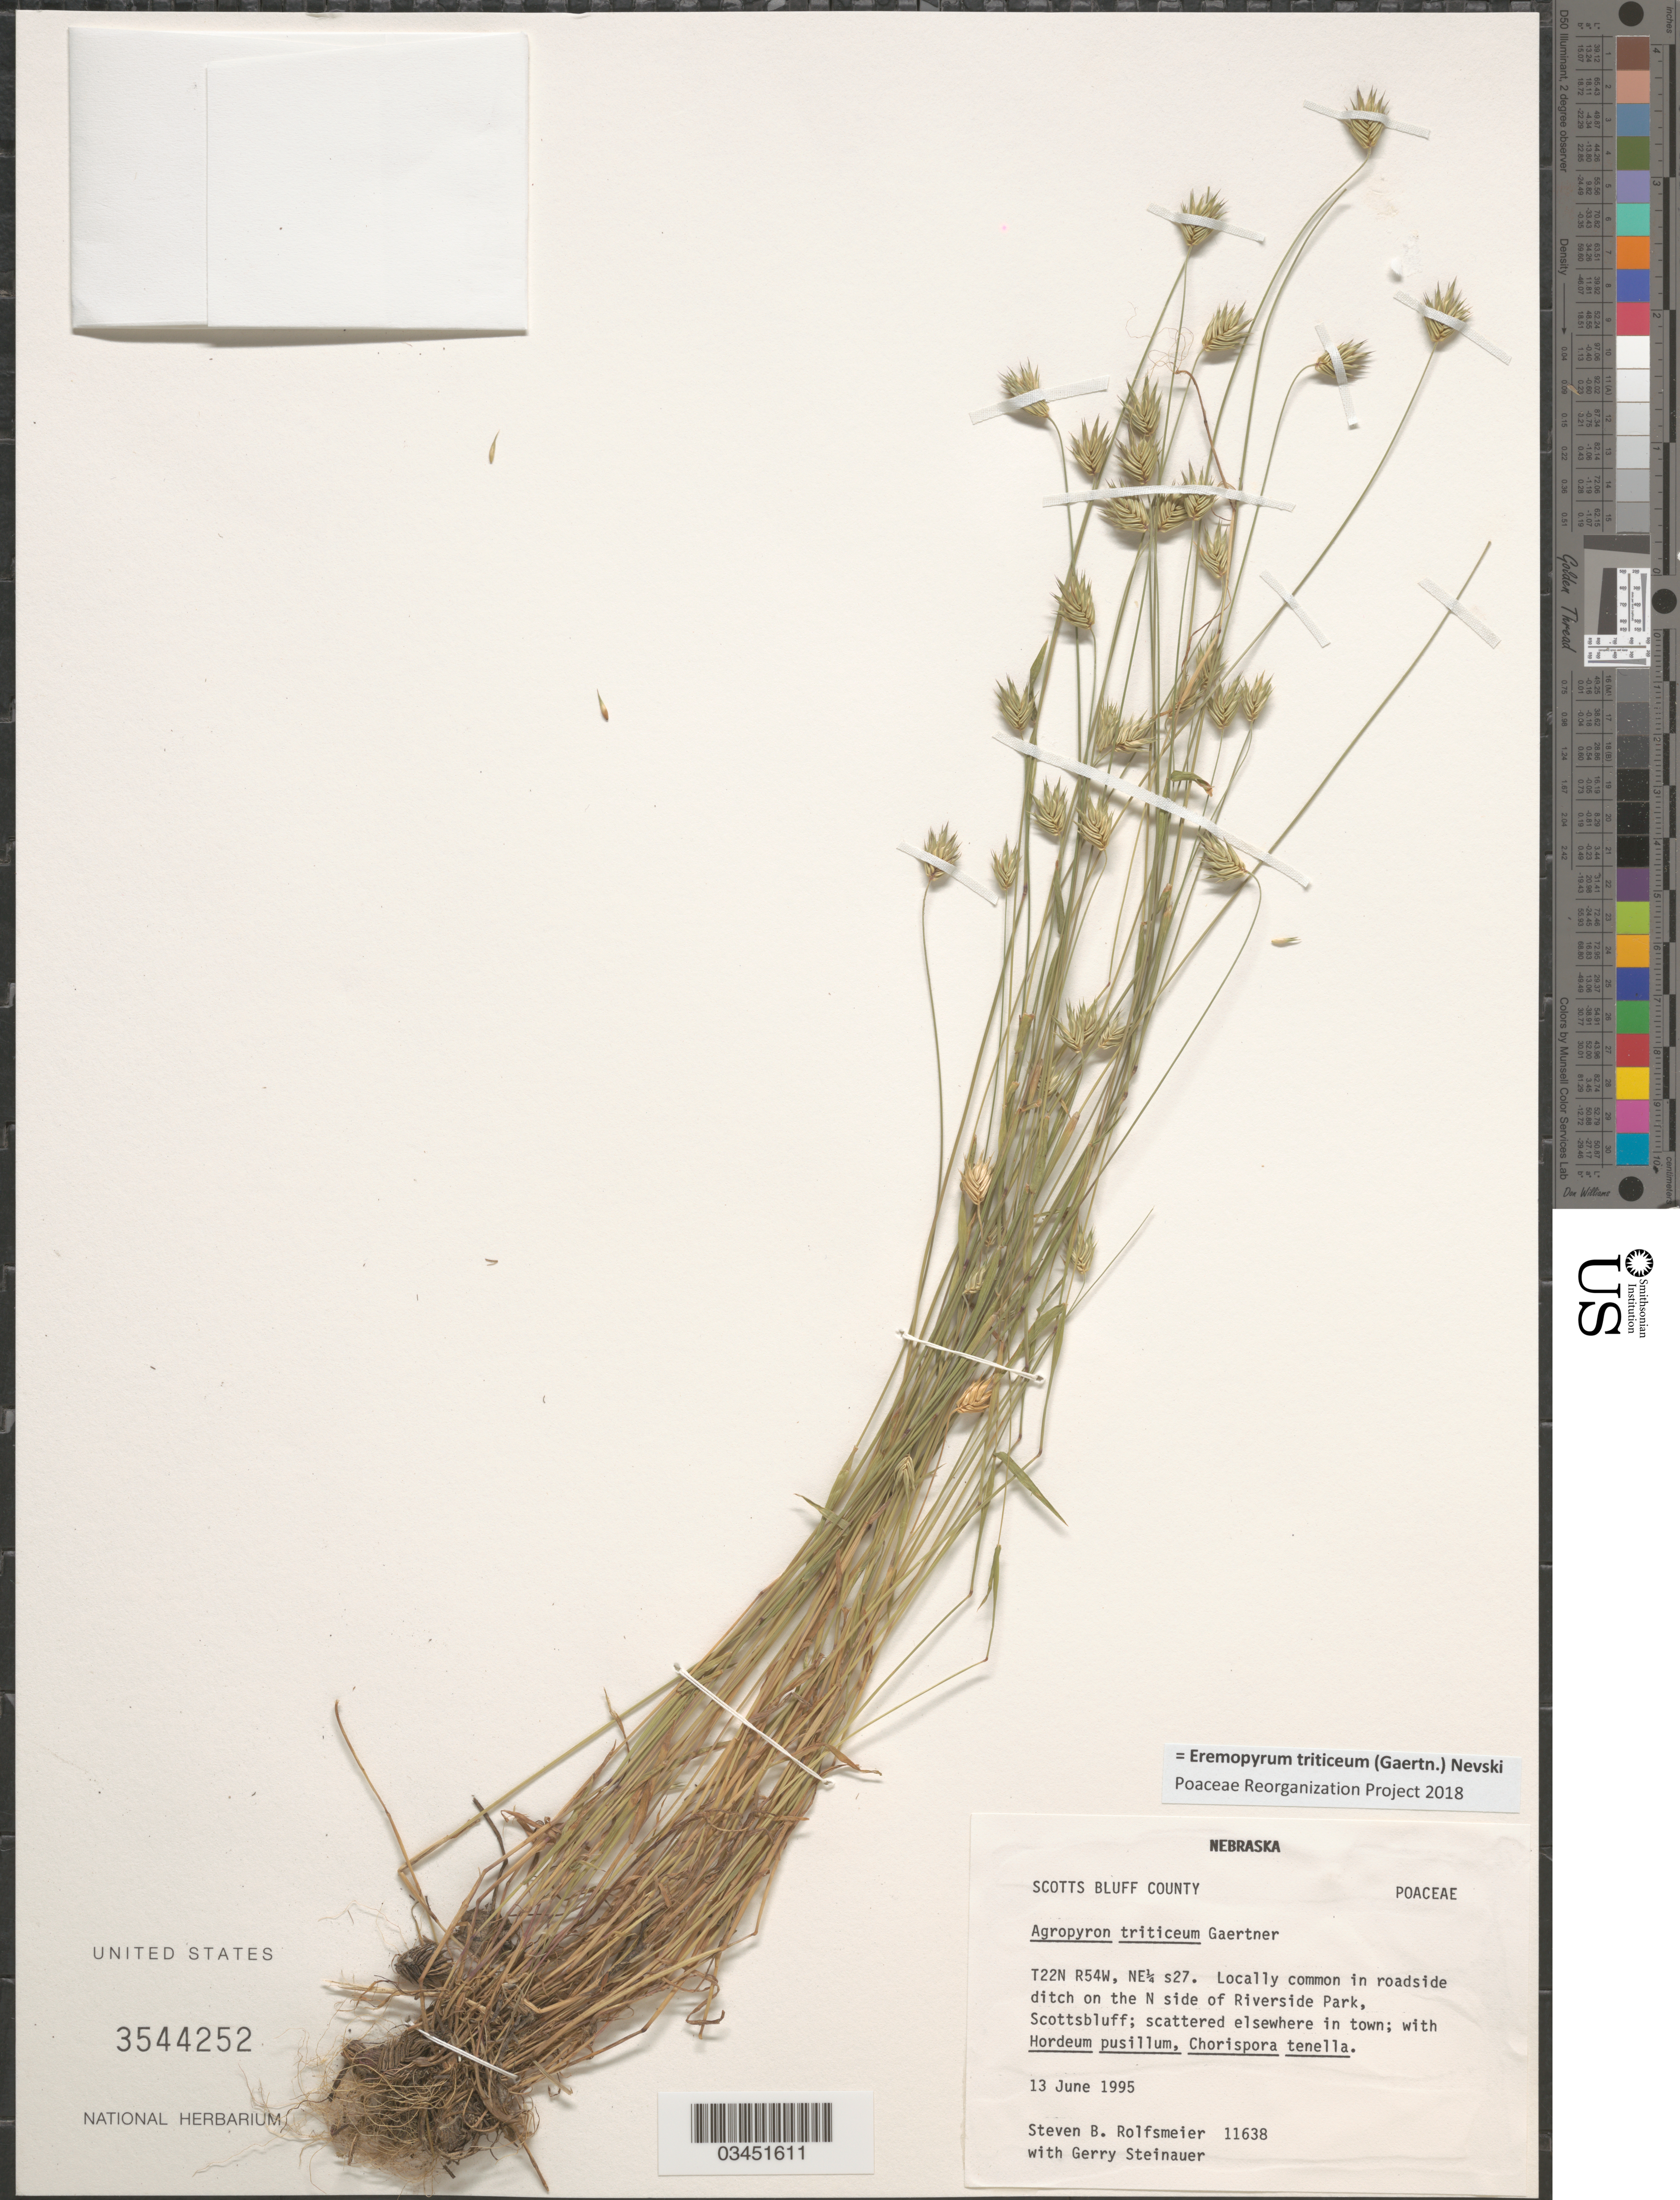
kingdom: Plantae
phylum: Tracheophyta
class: Liliopsida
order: Poales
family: Poaceae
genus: Eremopyrum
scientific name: Eremopyrum triticeum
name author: (Gaertn.) Nevski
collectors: S. Rolfsmeier & G. Steinauer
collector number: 11638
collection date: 1995-06-13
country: United States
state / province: Nebraska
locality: Scotts Bluff County. T22N R54W, NE¼ s27. In roadside ditch on the N side of Riverside Park, Scottsbluff.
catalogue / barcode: US 3544252